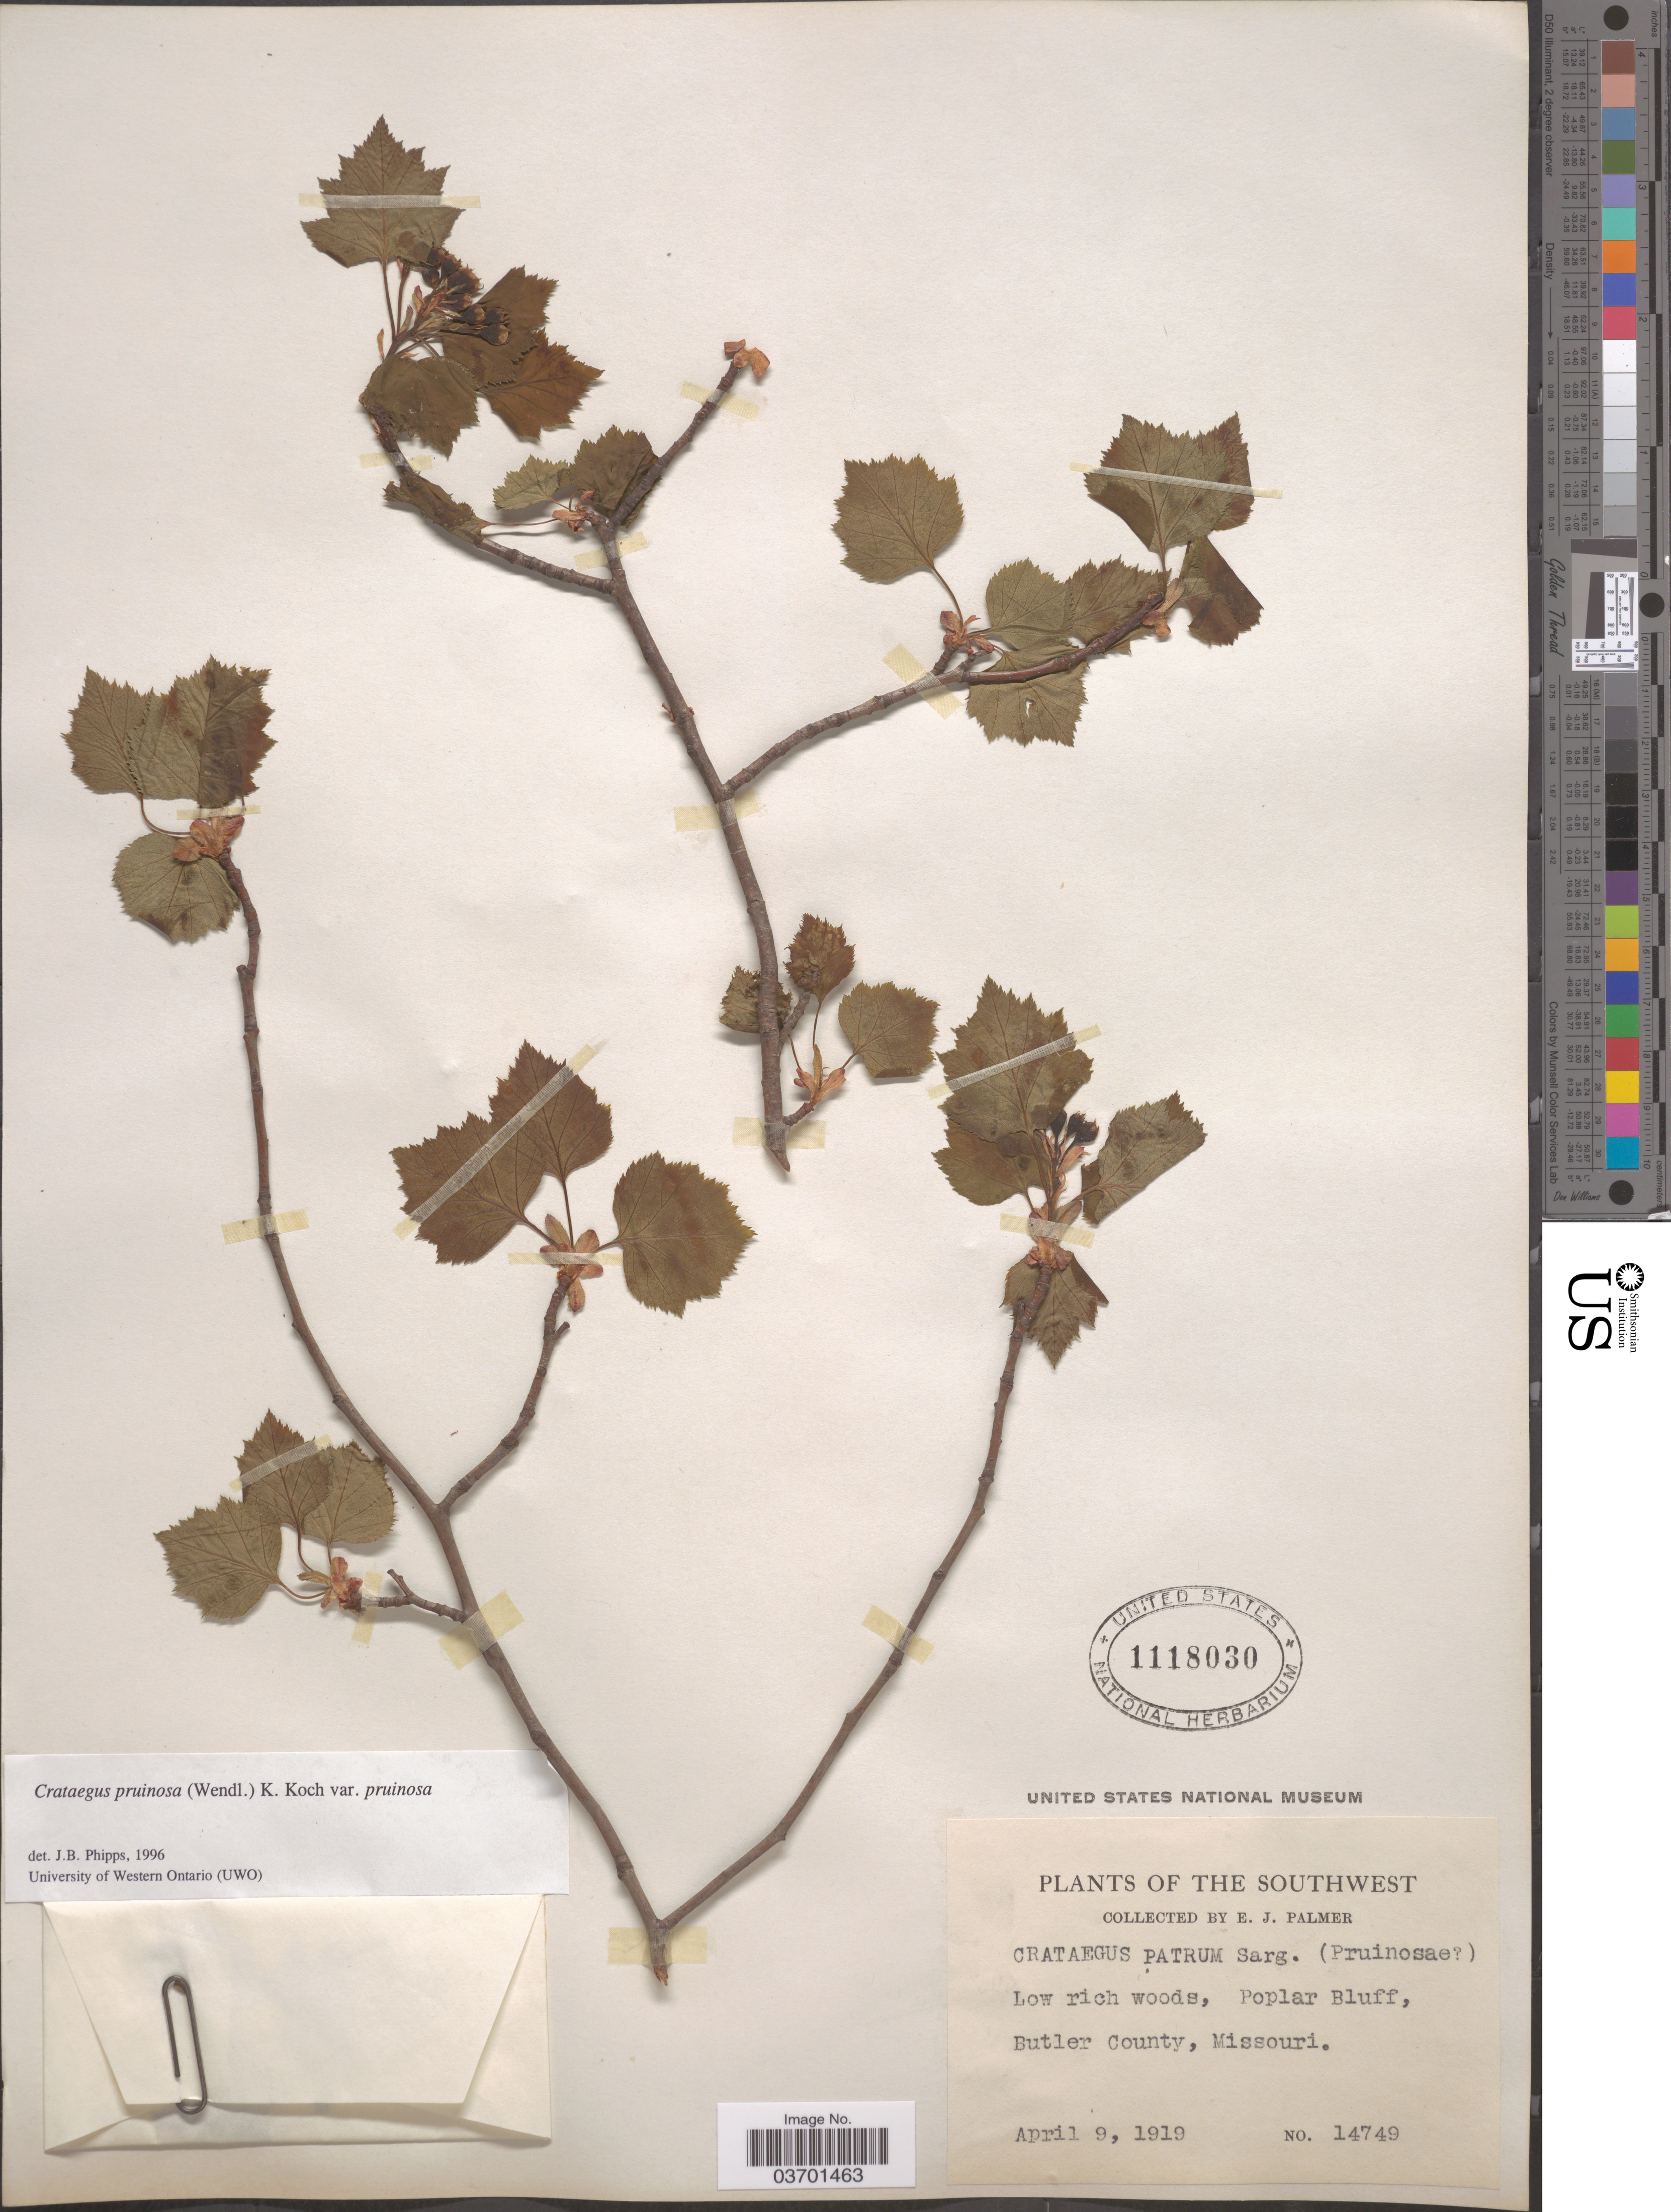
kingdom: Plantae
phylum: Tracheophyta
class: Magnoliopsida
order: Rosales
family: Rosaceae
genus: Crataegus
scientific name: Crataegus pruinosa var. pruinosa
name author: (H.L. Wendl.) K. Koch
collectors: E. J. Palmer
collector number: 14749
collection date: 1919-04-09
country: United States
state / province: Missouri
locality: The Southwest. Poplar Bluff, Butler County.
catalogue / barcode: US 1118030